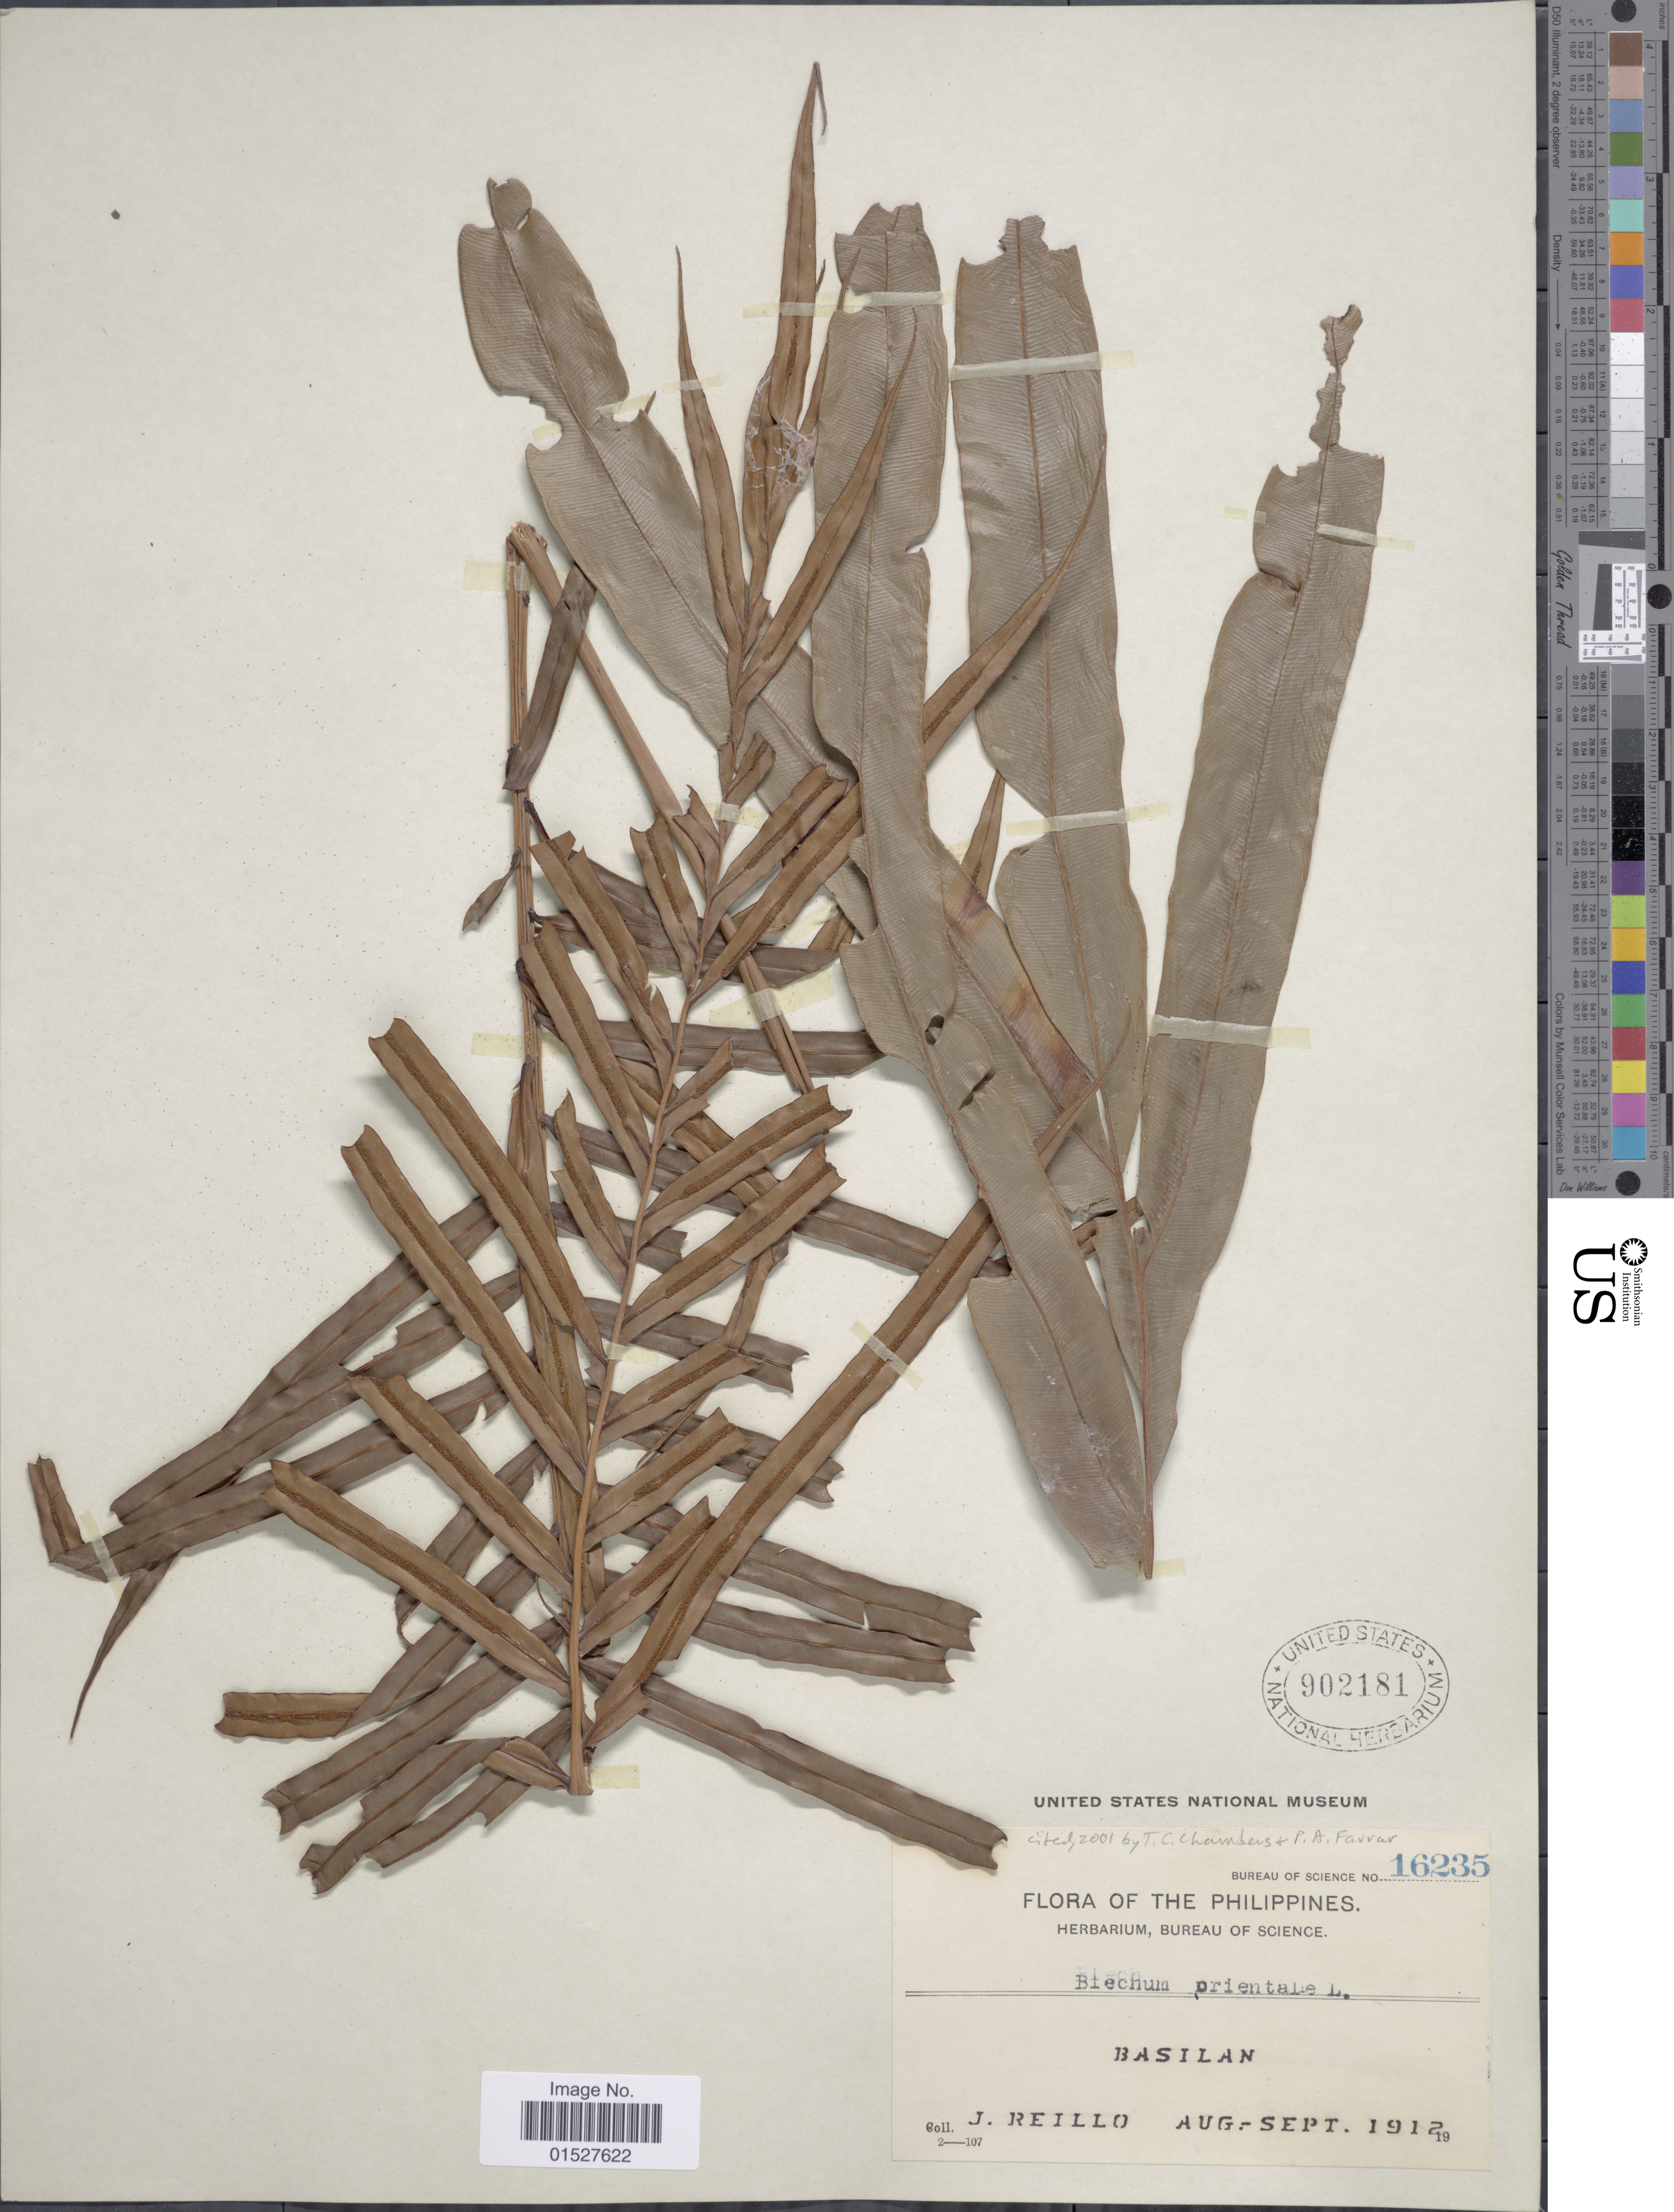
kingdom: Plantae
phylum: Tracheophyta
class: Polypodiopsida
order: Polypodiales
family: Blechnaceae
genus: Blechnum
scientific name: Blechnum orientale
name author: L.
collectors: J. Reillo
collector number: Bureau of Science 16235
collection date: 1912-08/1912-09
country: Philippines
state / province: Muslim Mindanao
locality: Basilan.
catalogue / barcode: US 902181